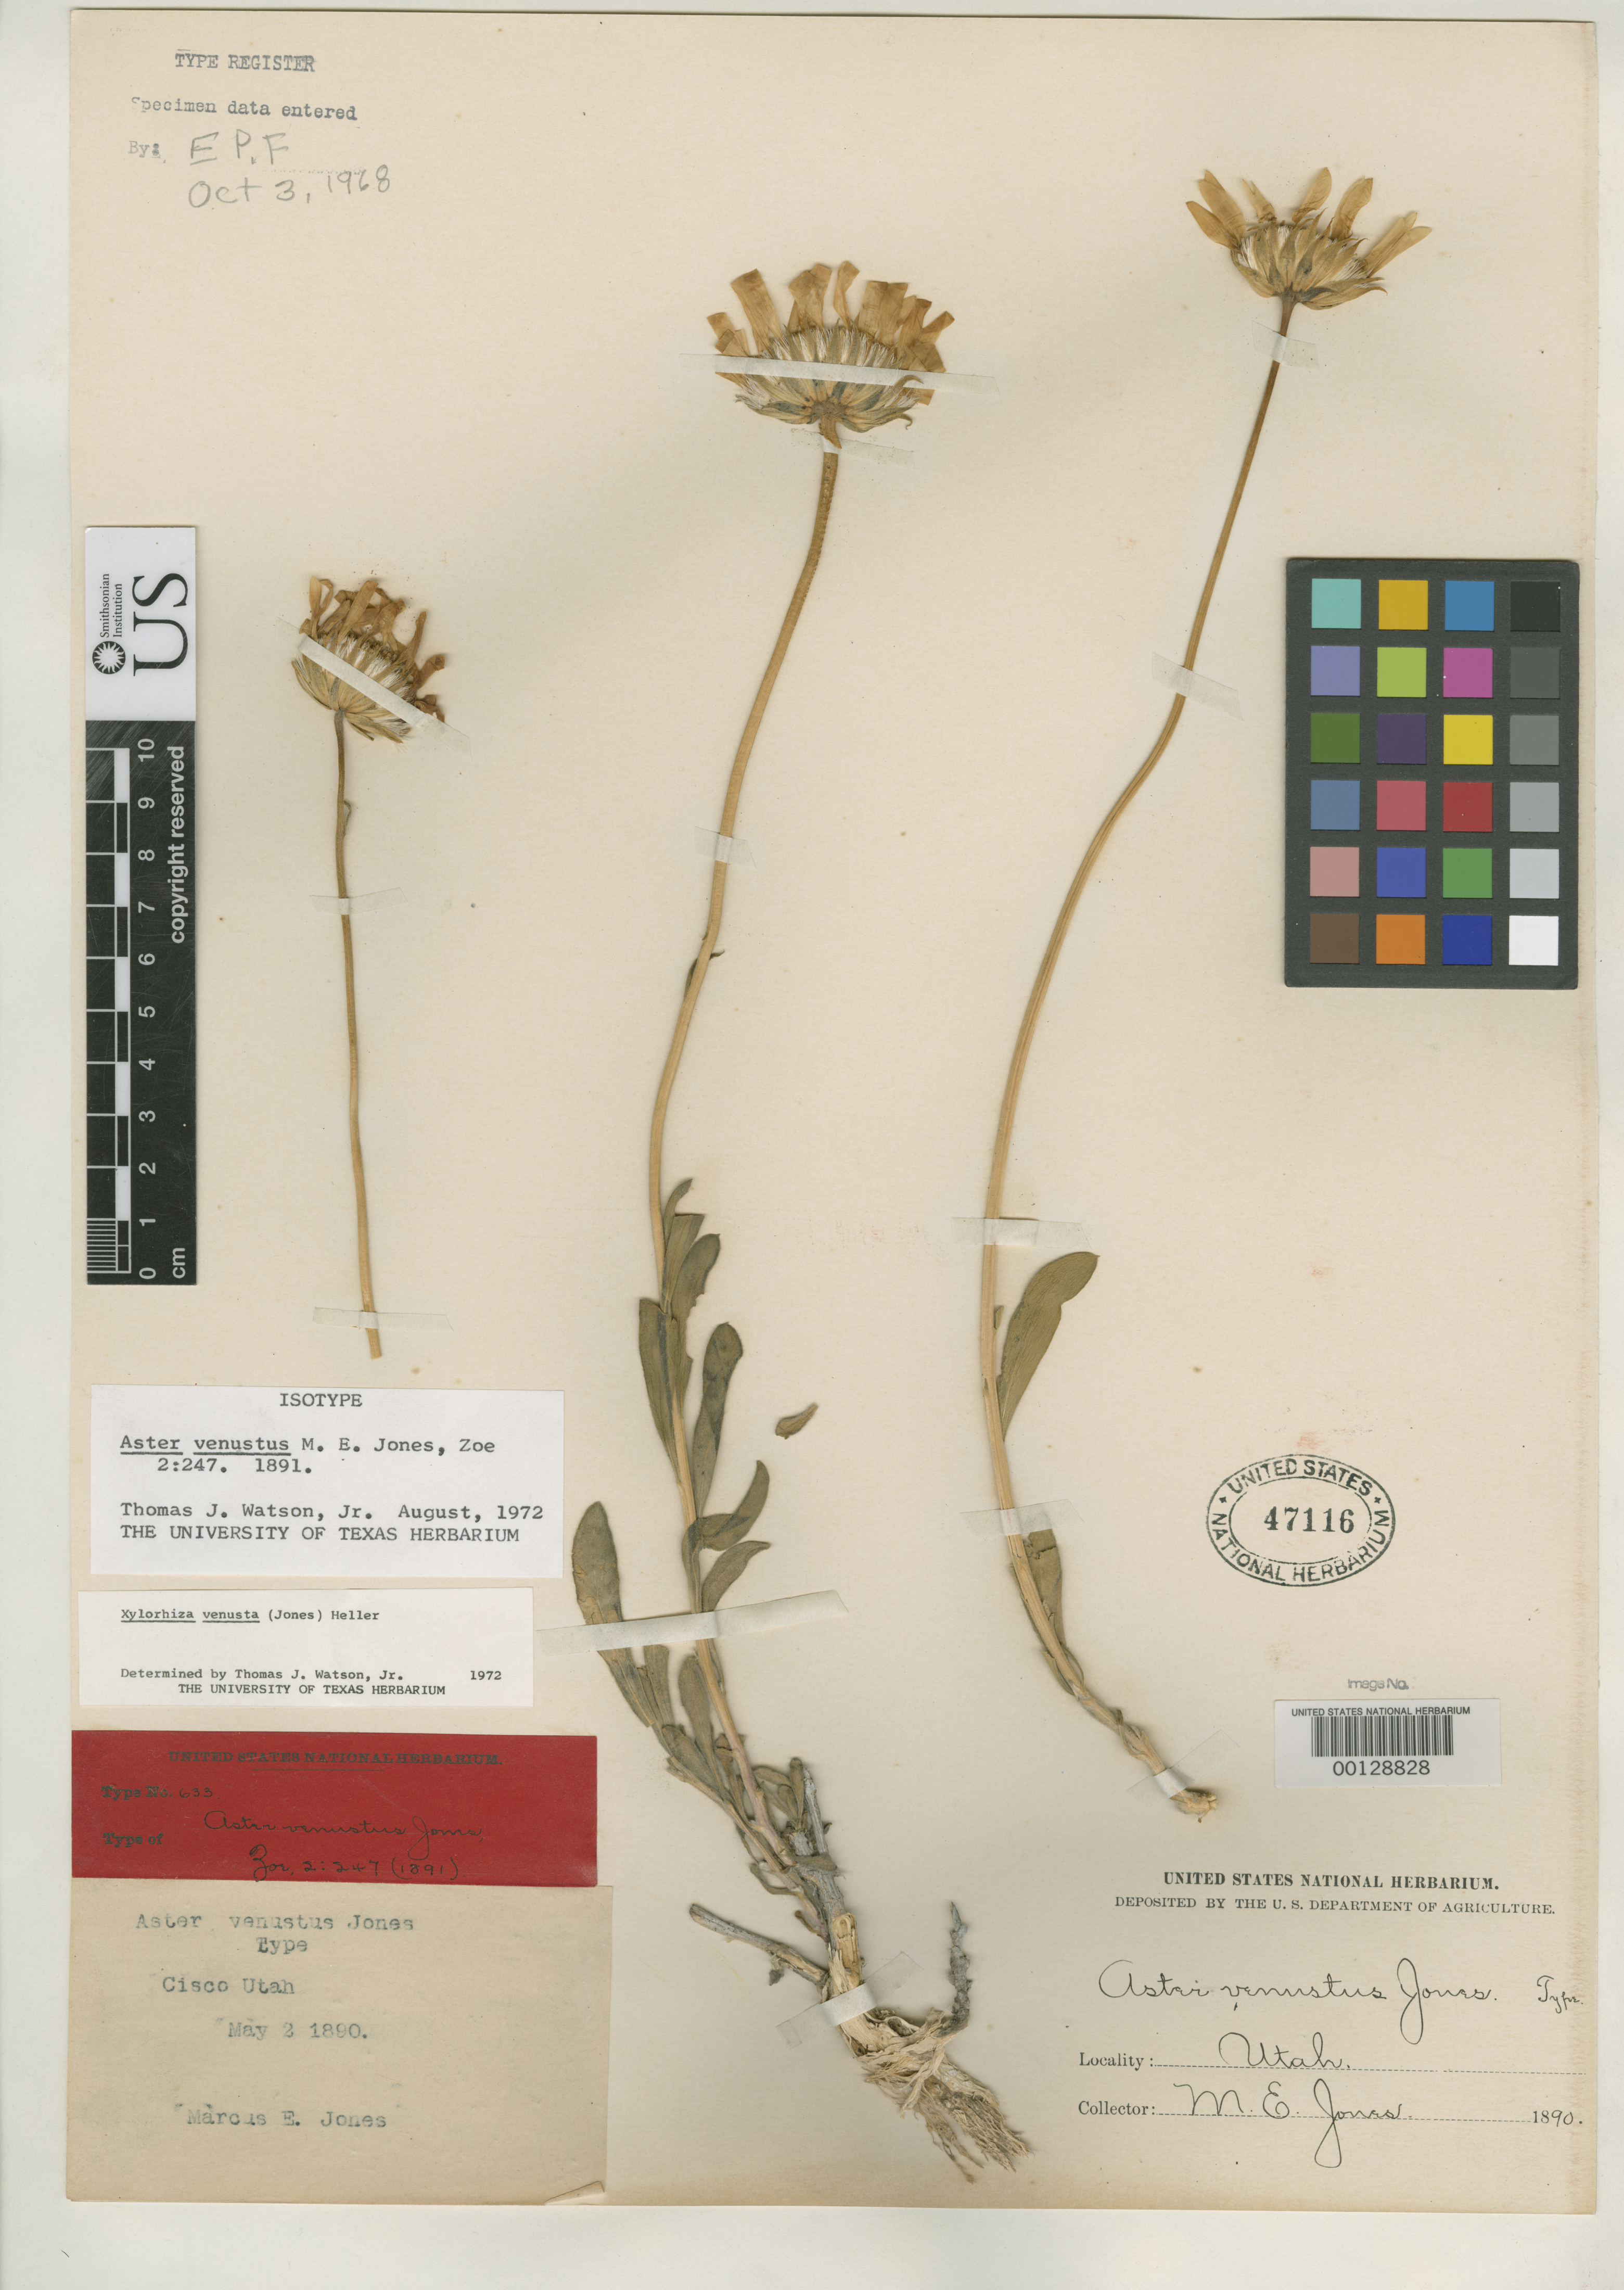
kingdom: Plantae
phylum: Tracheophyta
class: Magnoliopsida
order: Asterales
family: Asteraceae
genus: Aster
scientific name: Aster venustus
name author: M.E. Jones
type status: Isosyntype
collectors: M. E. Jones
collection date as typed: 02 May 1890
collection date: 1890-05-02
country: United States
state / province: Utah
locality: Cisco.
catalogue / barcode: US 47116